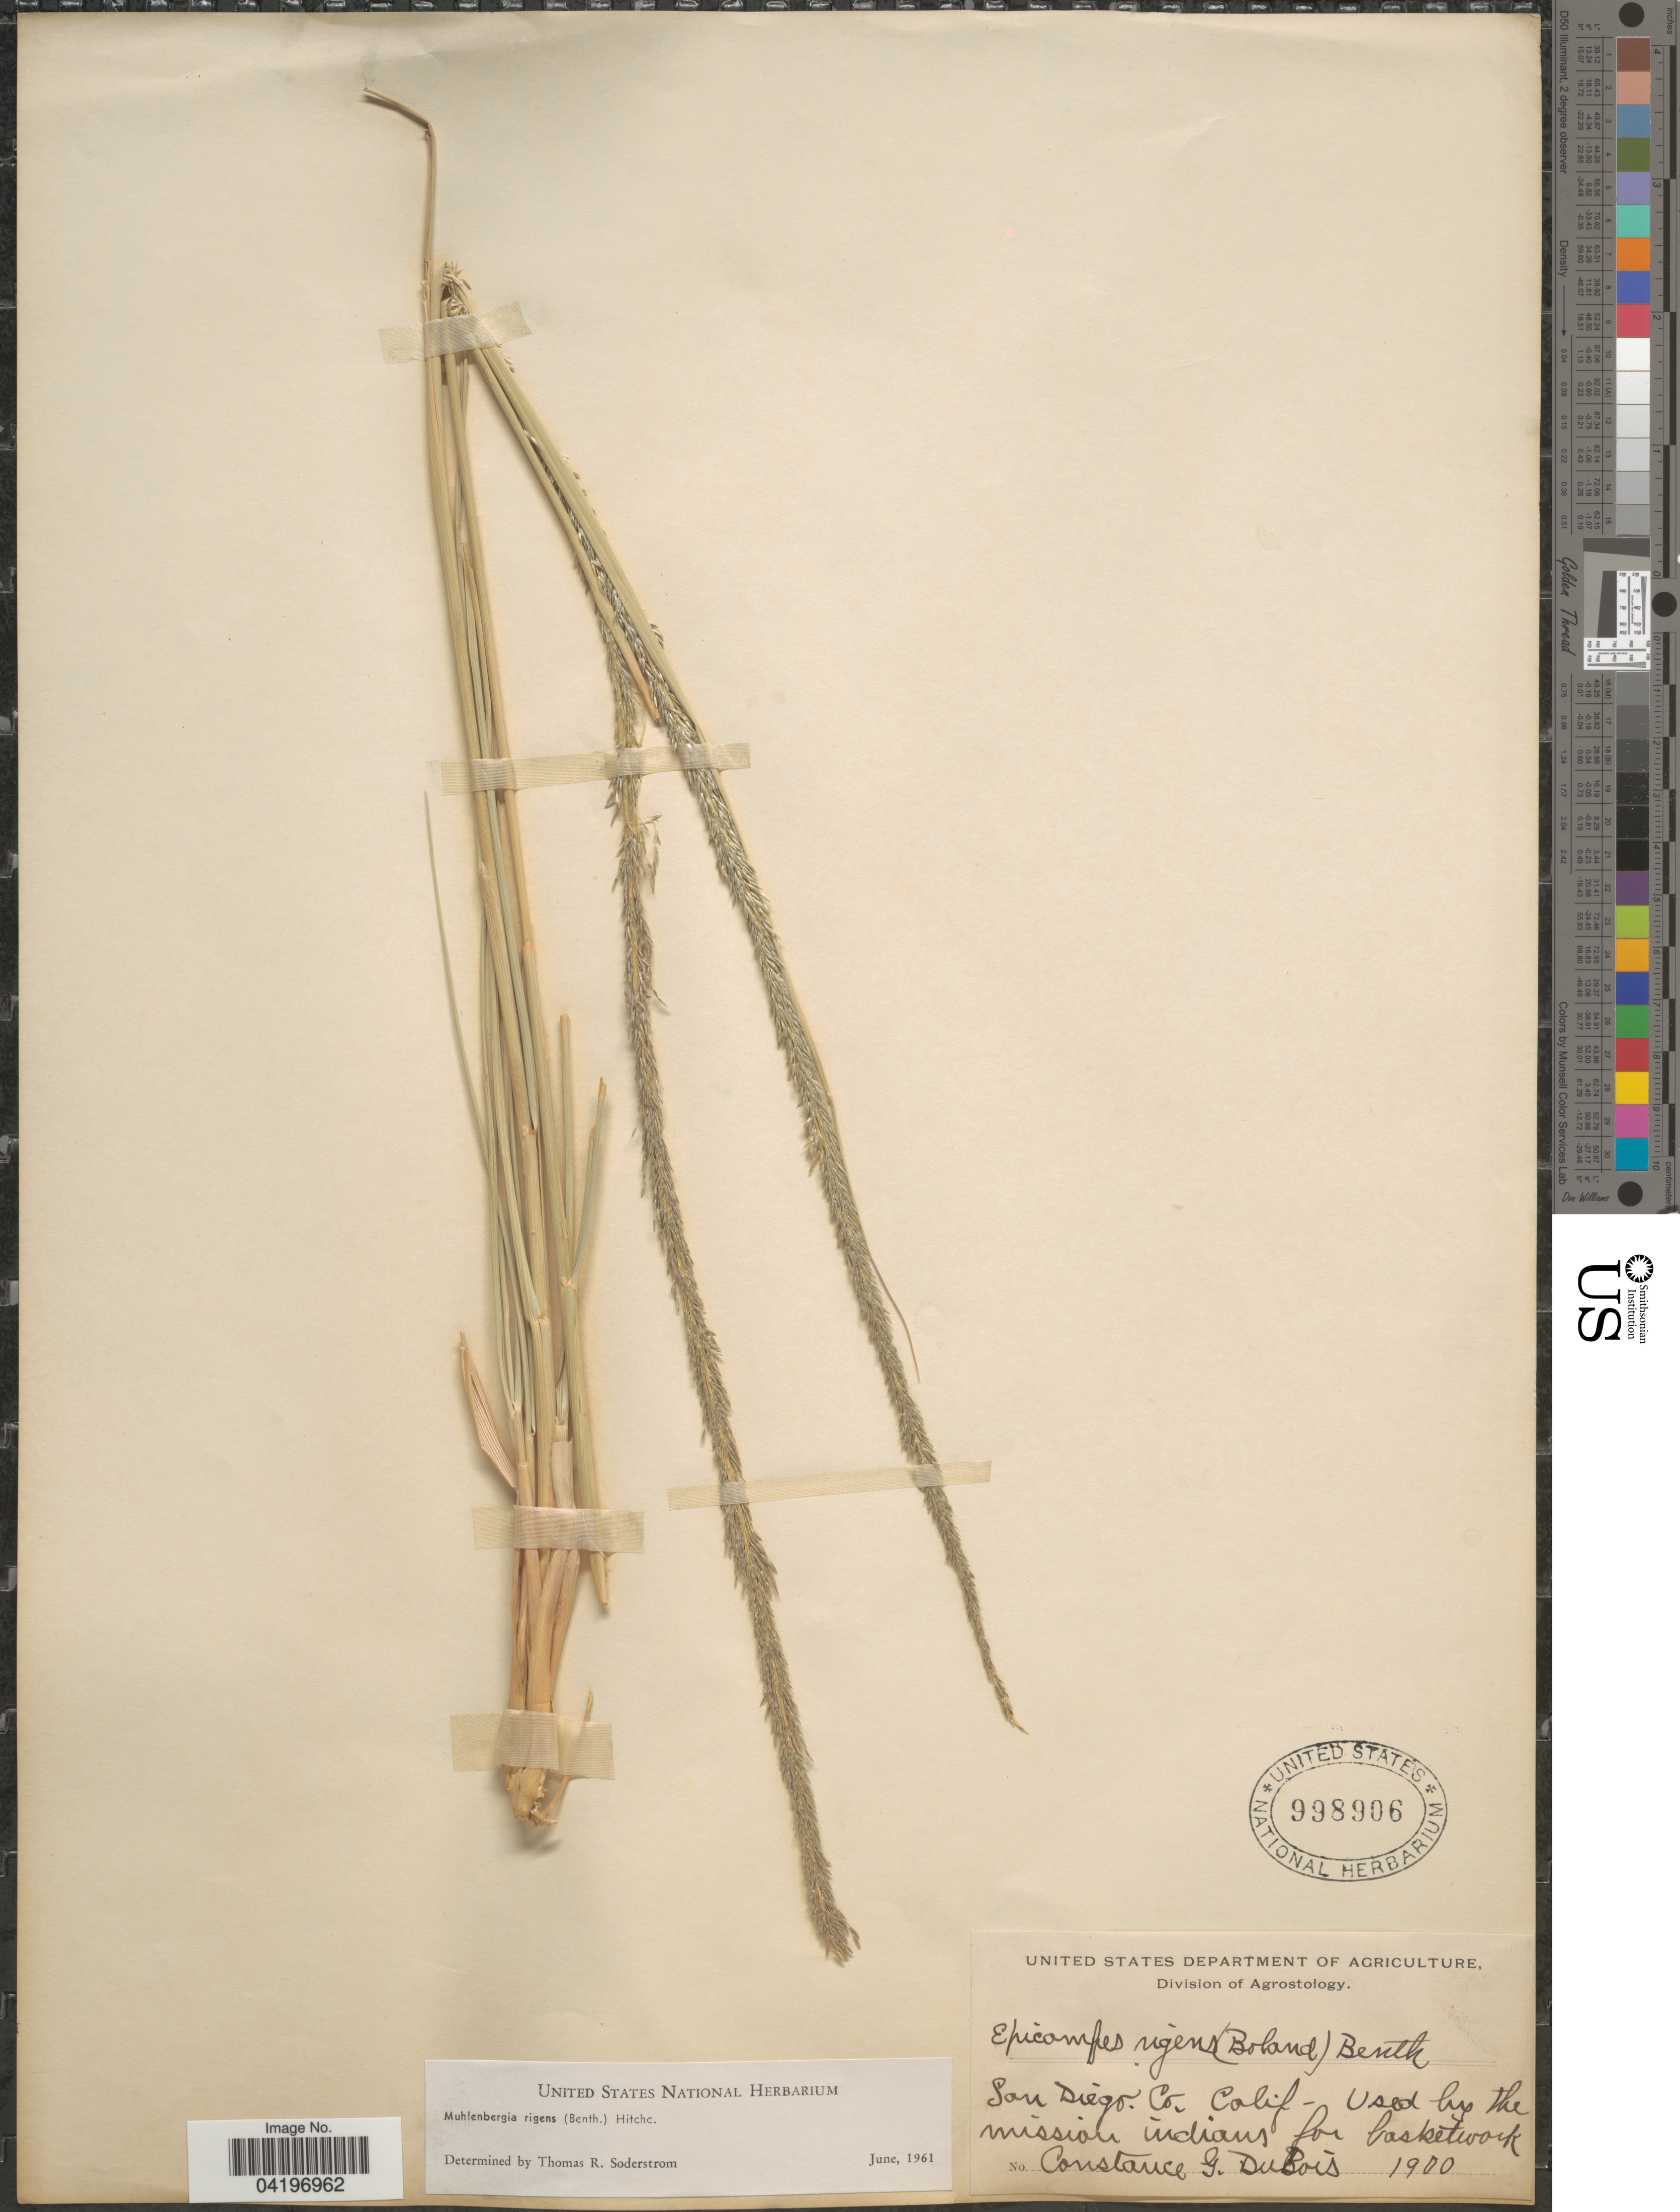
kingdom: Plantae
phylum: Tracheophyta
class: Liliopsida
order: Poales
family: Poaceae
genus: Muhlenbergia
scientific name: Muhlenbergia rigens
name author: (Benth.) Hitchc.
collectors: C. Dubois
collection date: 1900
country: United States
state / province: California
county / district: San Diego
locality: San Diego Co.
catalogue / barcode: US 998906